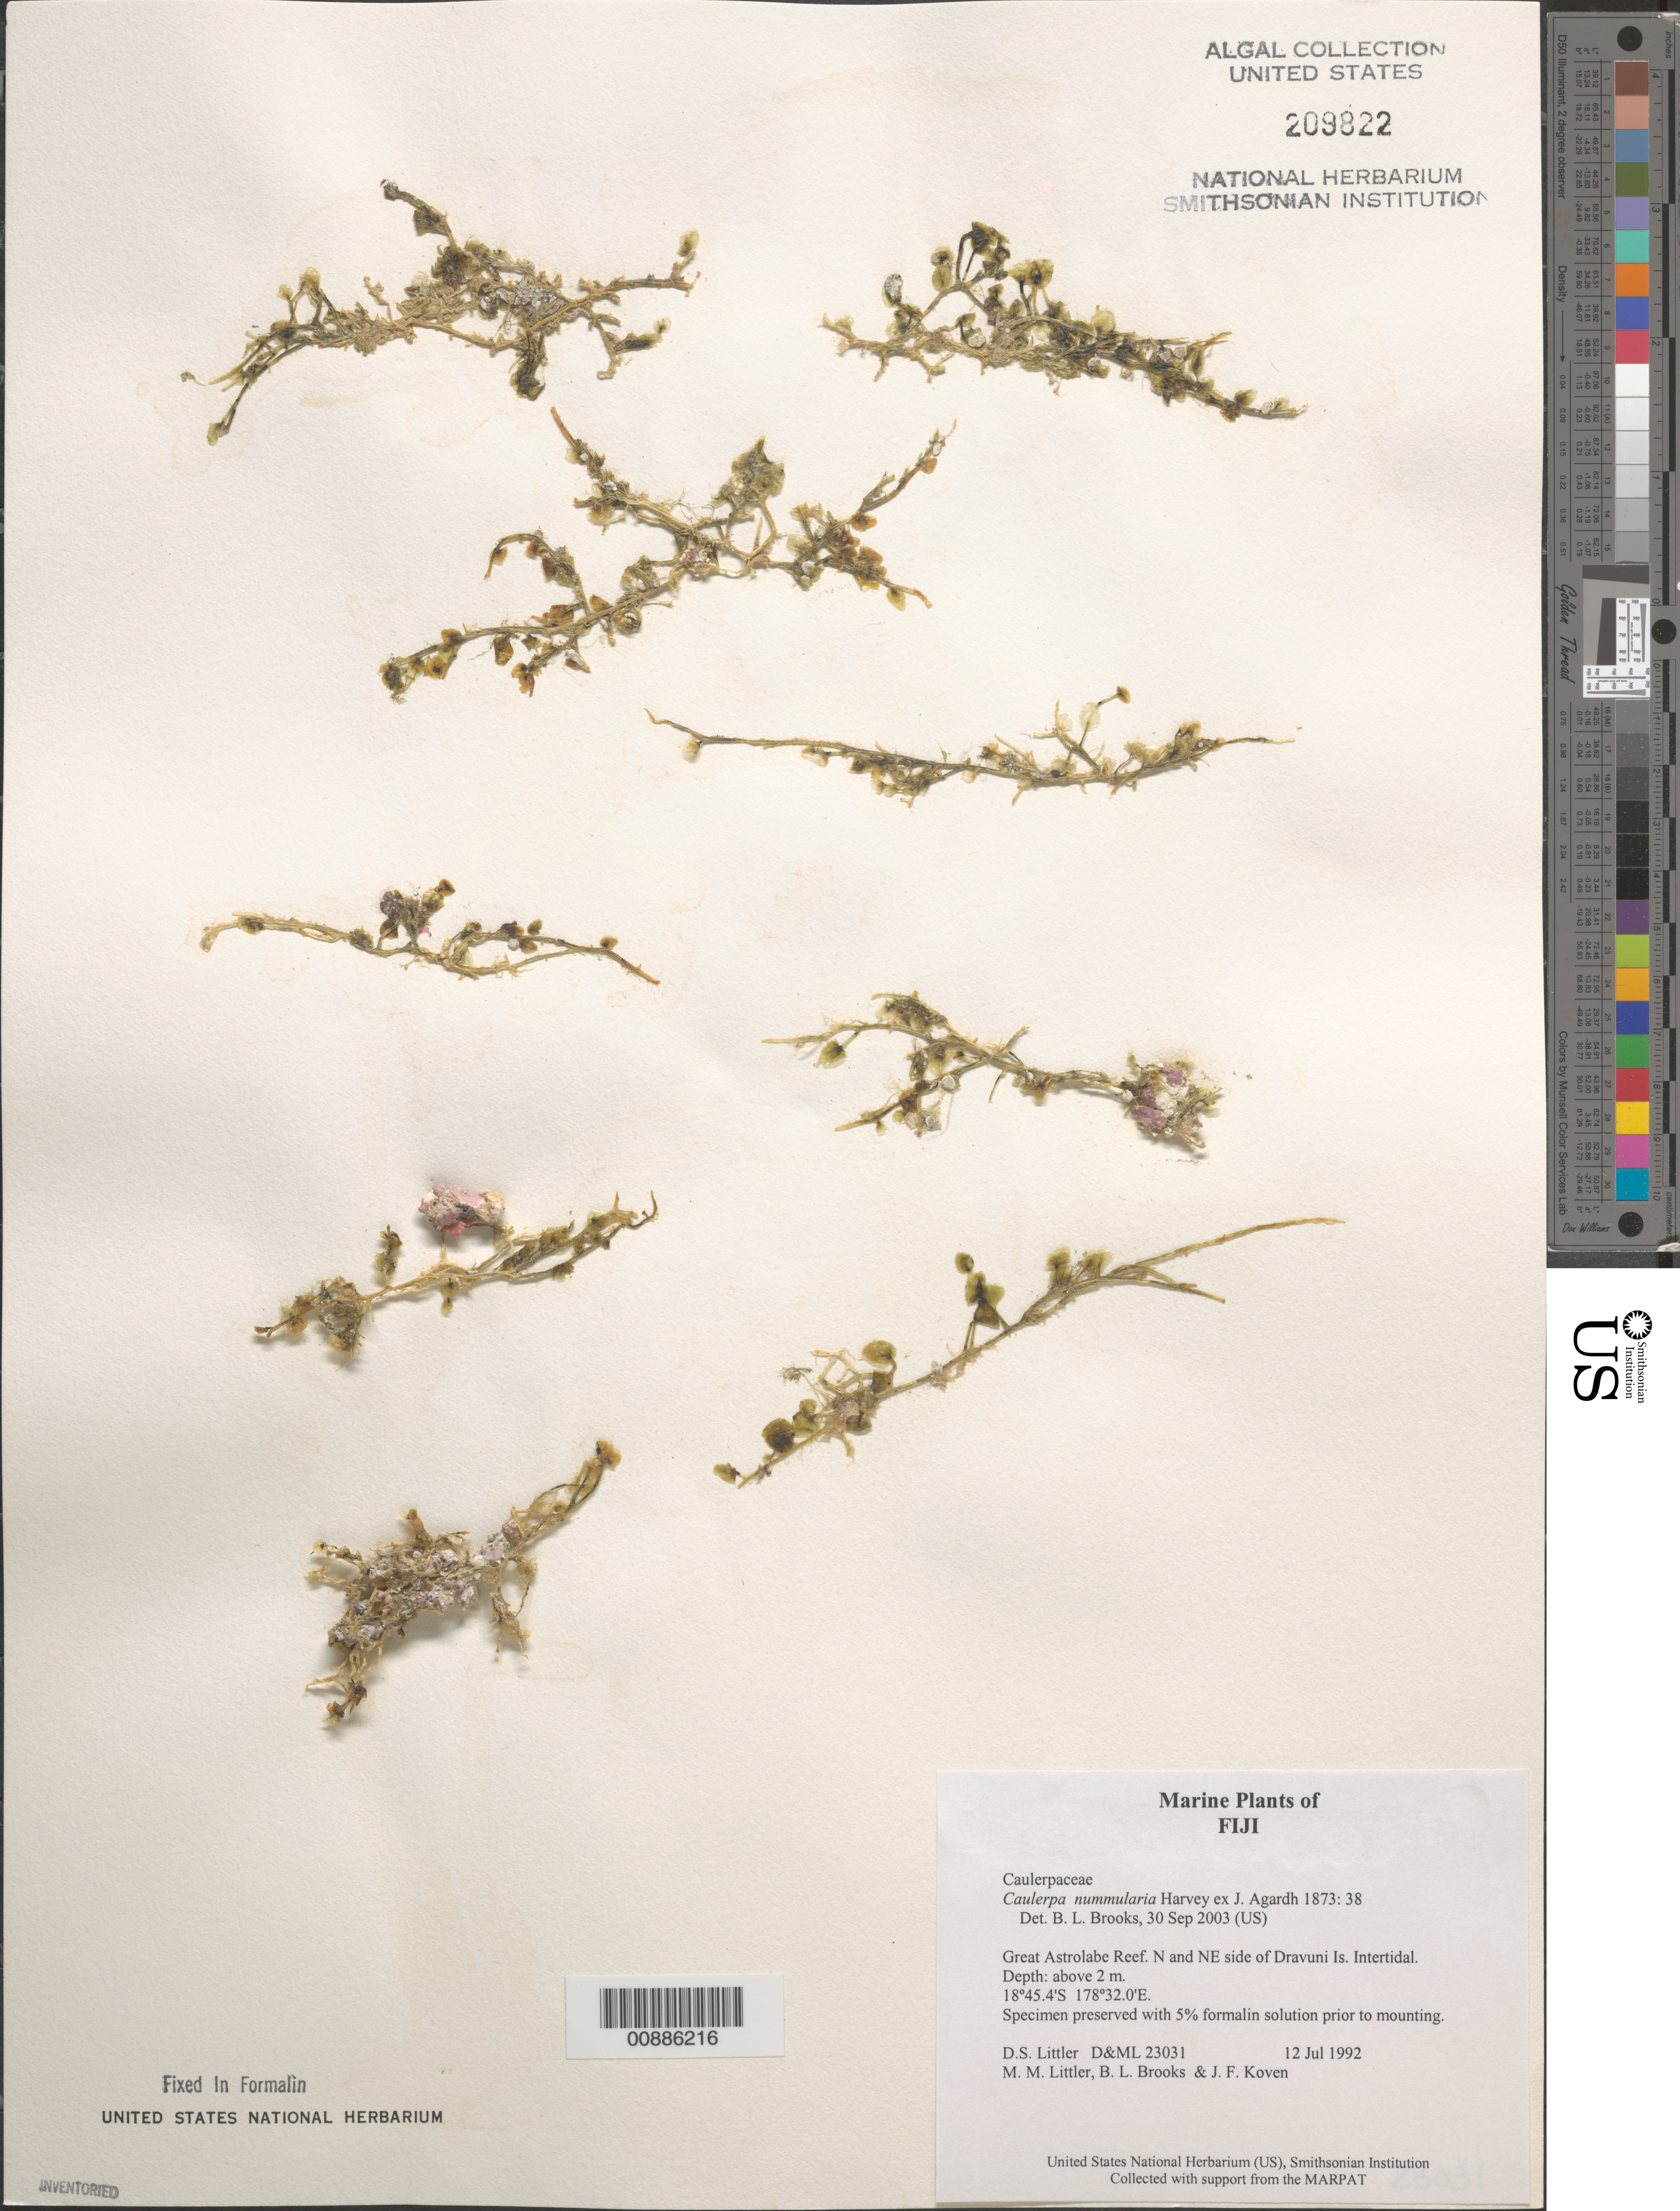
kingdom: Plantae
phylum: Chlorophyta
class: Ulvophyceae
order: Bryopsidales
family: Caulerpaceae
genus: Caulerpa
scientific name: Caulerpa nummularia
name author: Harv. ex J. Agardh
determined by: Brooks, B. L., (BOT), Smithsonian Institution - National Museum of Natural History (UNITED STATES)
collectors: D. S. Littler, M. M. Littler, B. Brooks & J. Koven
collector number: D&ML 23031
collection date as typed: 12 Jul 1992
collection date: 1992-07-12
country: Fiji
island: Dravuni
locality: Great Astrolabe Reef, north and northeast side of island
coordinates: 18 45.4'S, 178 32.0'E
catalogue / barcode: US 209822